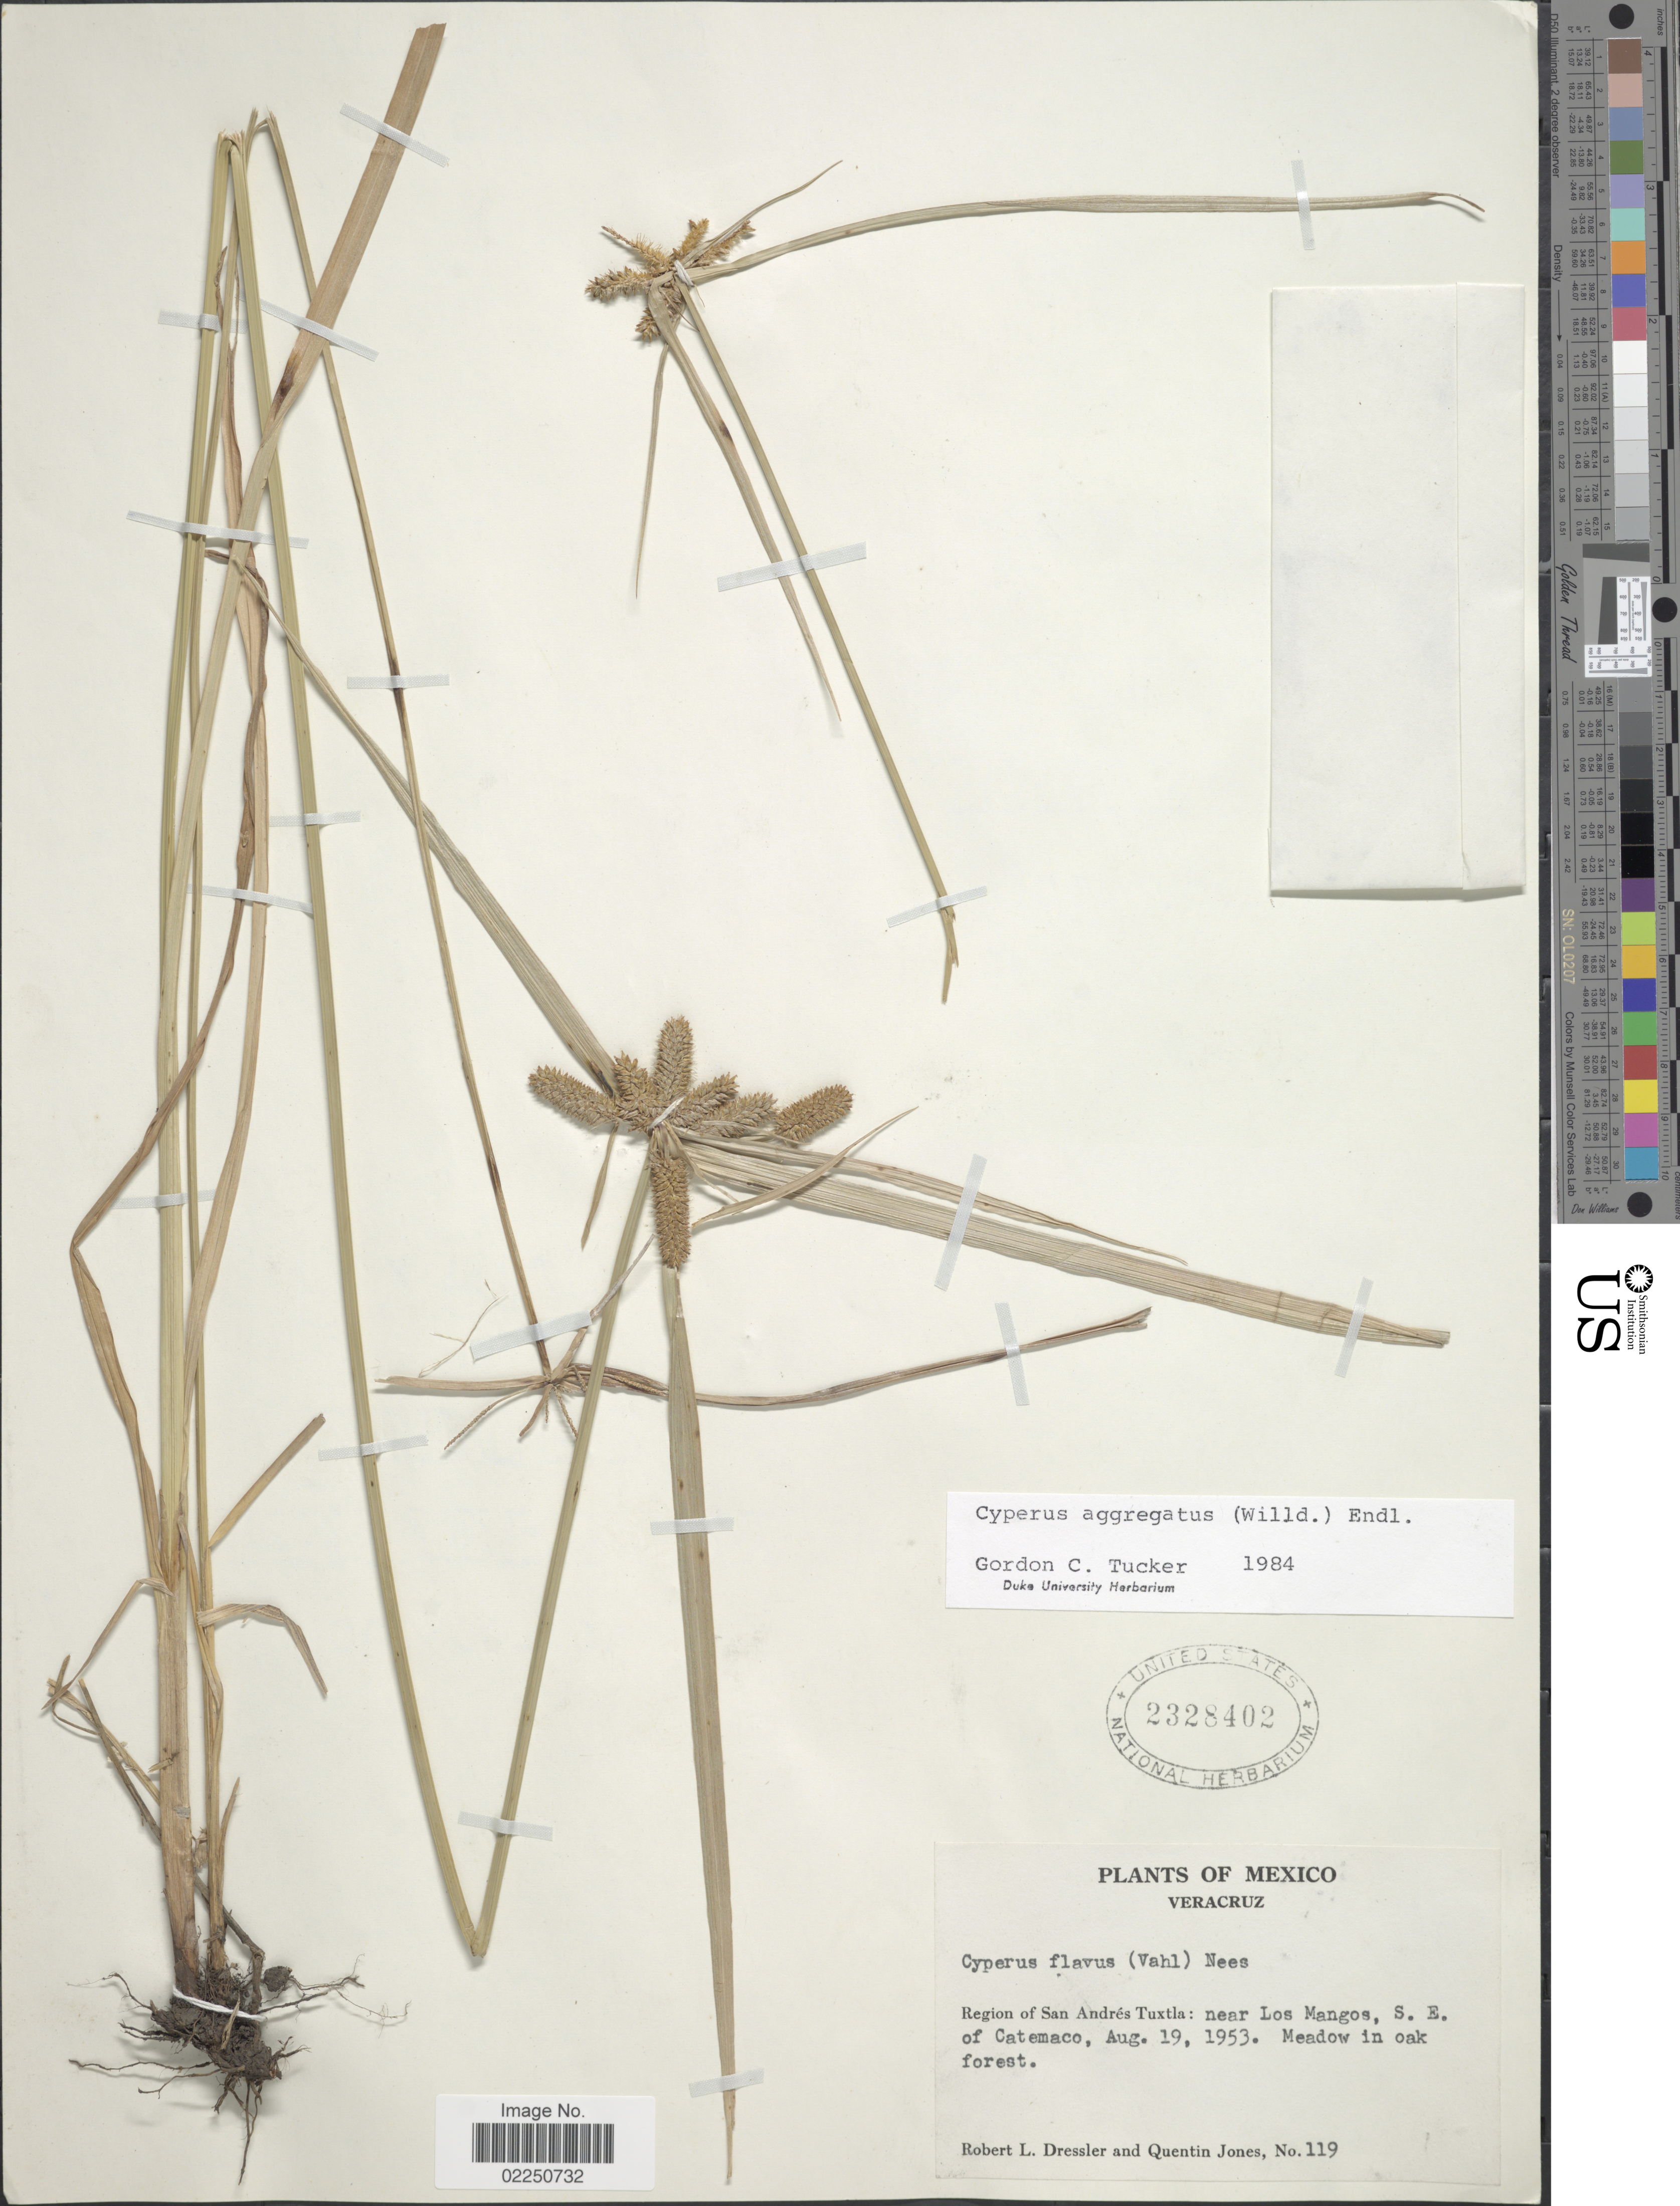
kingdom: Plantae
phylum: Tracheophyta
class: Liliopsida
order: Poales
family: Cyperaceae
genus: Cyperus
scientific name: Cyperus aggregatus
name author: (Willd.) Endl.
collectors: R. Dressler & Q. Jones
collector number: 119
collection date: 1953-08-19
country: Mexico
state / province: Veracruz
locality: Veracruz. Region of San Andres Tuxtla: near Los Mangos, S. E. of Catemaco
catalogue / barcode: US 2328402